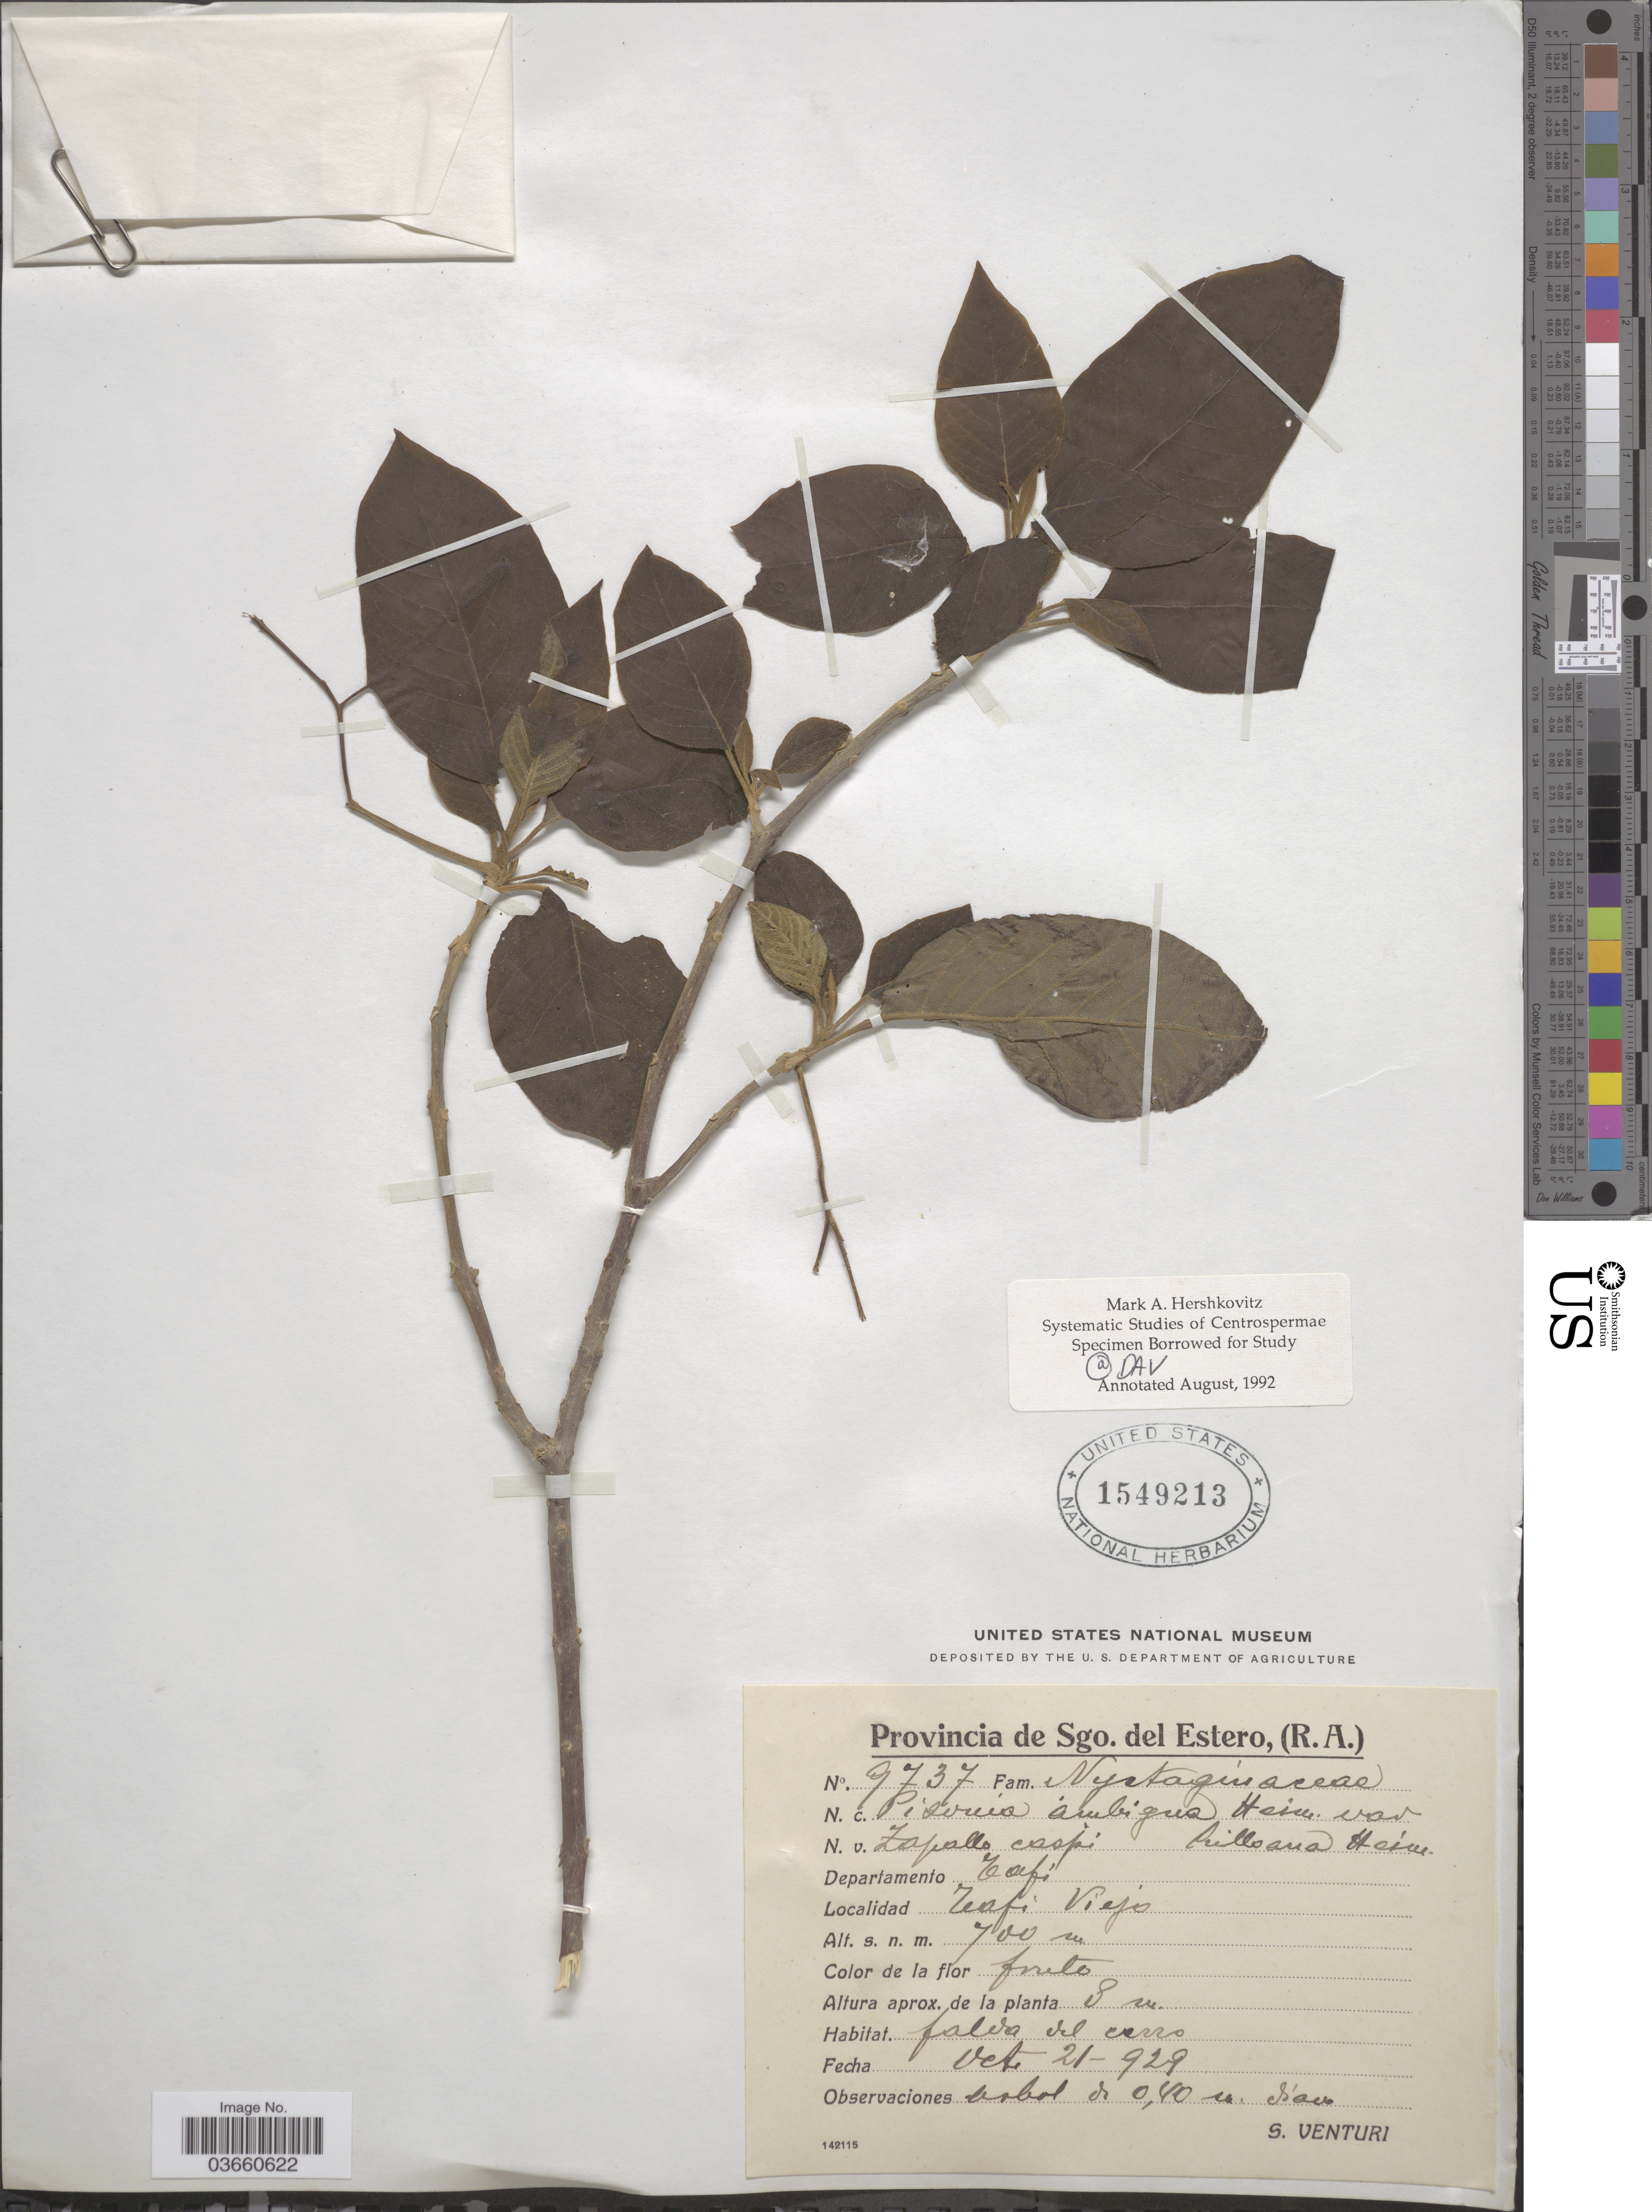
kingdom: Plantae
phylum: Tracheophyta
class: Magnoliopsida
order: Caryophyllales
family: Nyctaginaceae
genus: Pisonia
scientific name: Pisonia ambigua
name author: Heimerl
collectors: S. Venturi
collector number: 9737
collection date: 1929-10-21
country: Argentina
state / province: Santiago del Estero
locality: Departamento Tafi. Tafi Viejo.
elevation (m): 700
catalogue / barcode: US 1549213